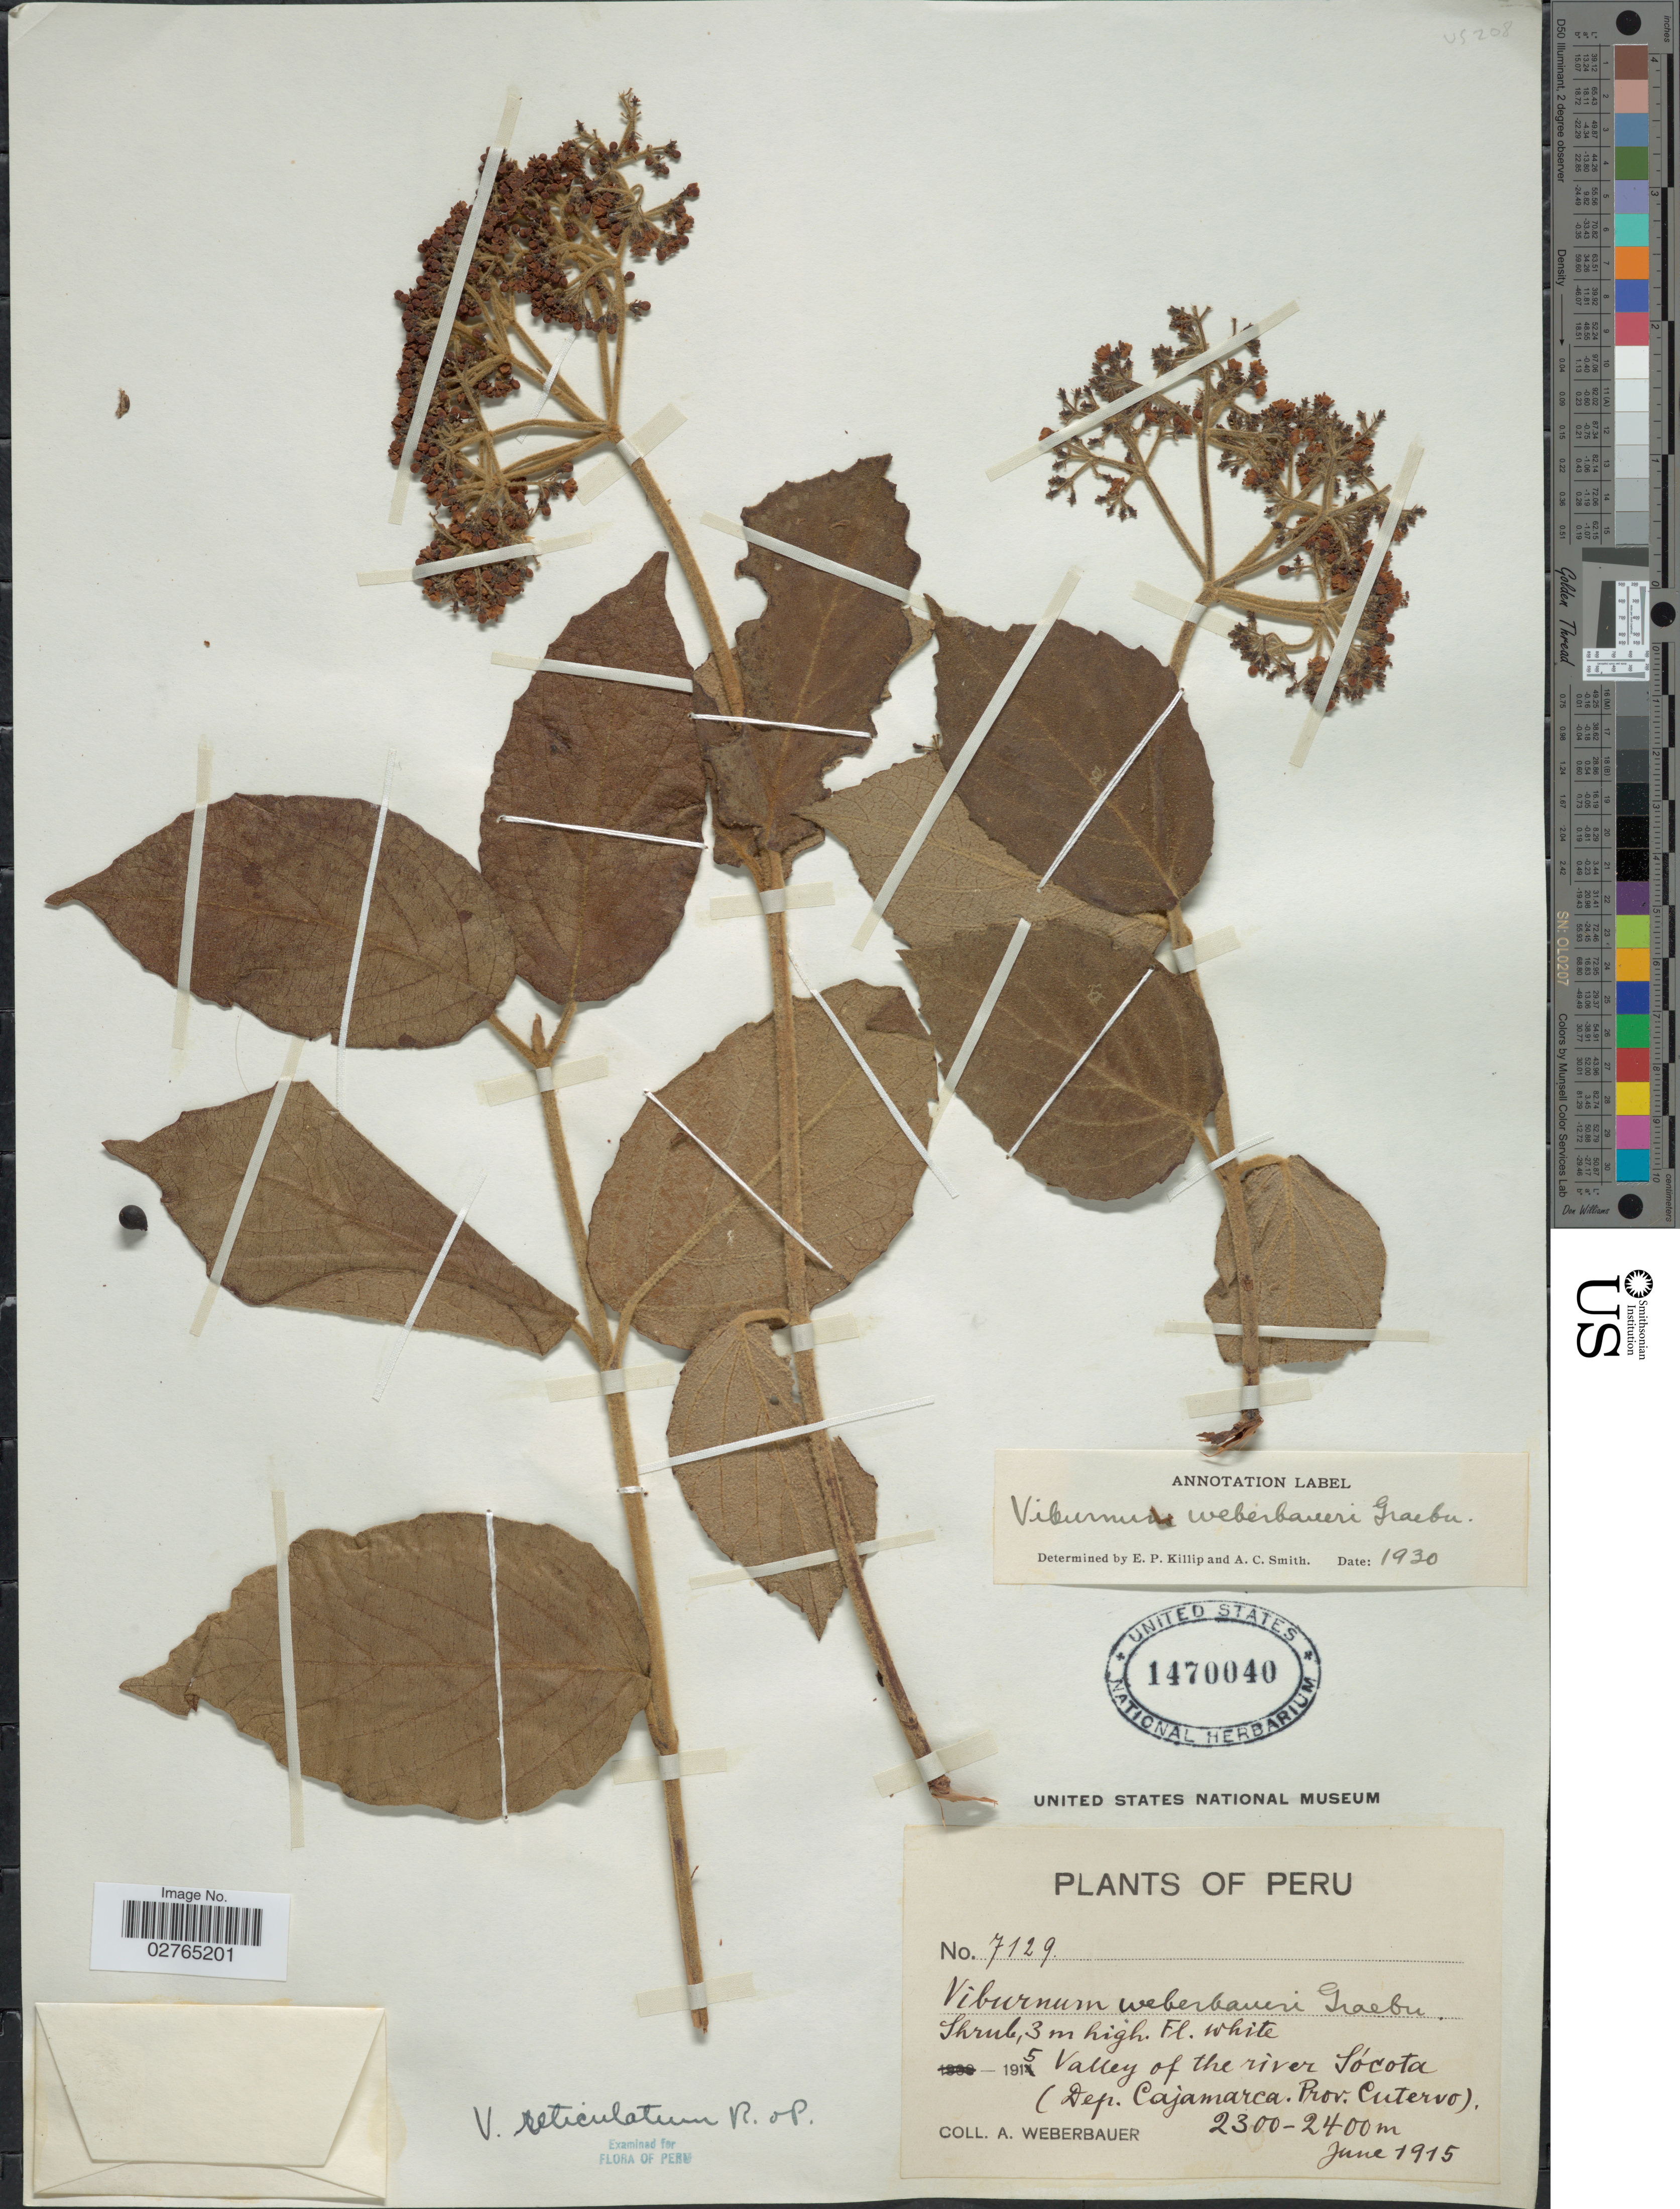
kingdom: Plantae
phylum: Tracheophyta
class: Magnoliopsida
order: Dipsacales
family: Viburnaceae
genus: Viburnum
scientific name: Viburnum reticulatum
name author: Ruiz & Pav. ex Oerst.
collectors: A. Weberbauer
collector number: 7129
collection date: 1915-06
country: Peru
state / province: Cajamarca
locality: Valley of the river Sócota (Dep. Cajamarca. Prov. Cutervo).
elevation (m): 2300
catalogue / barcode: US 1470040